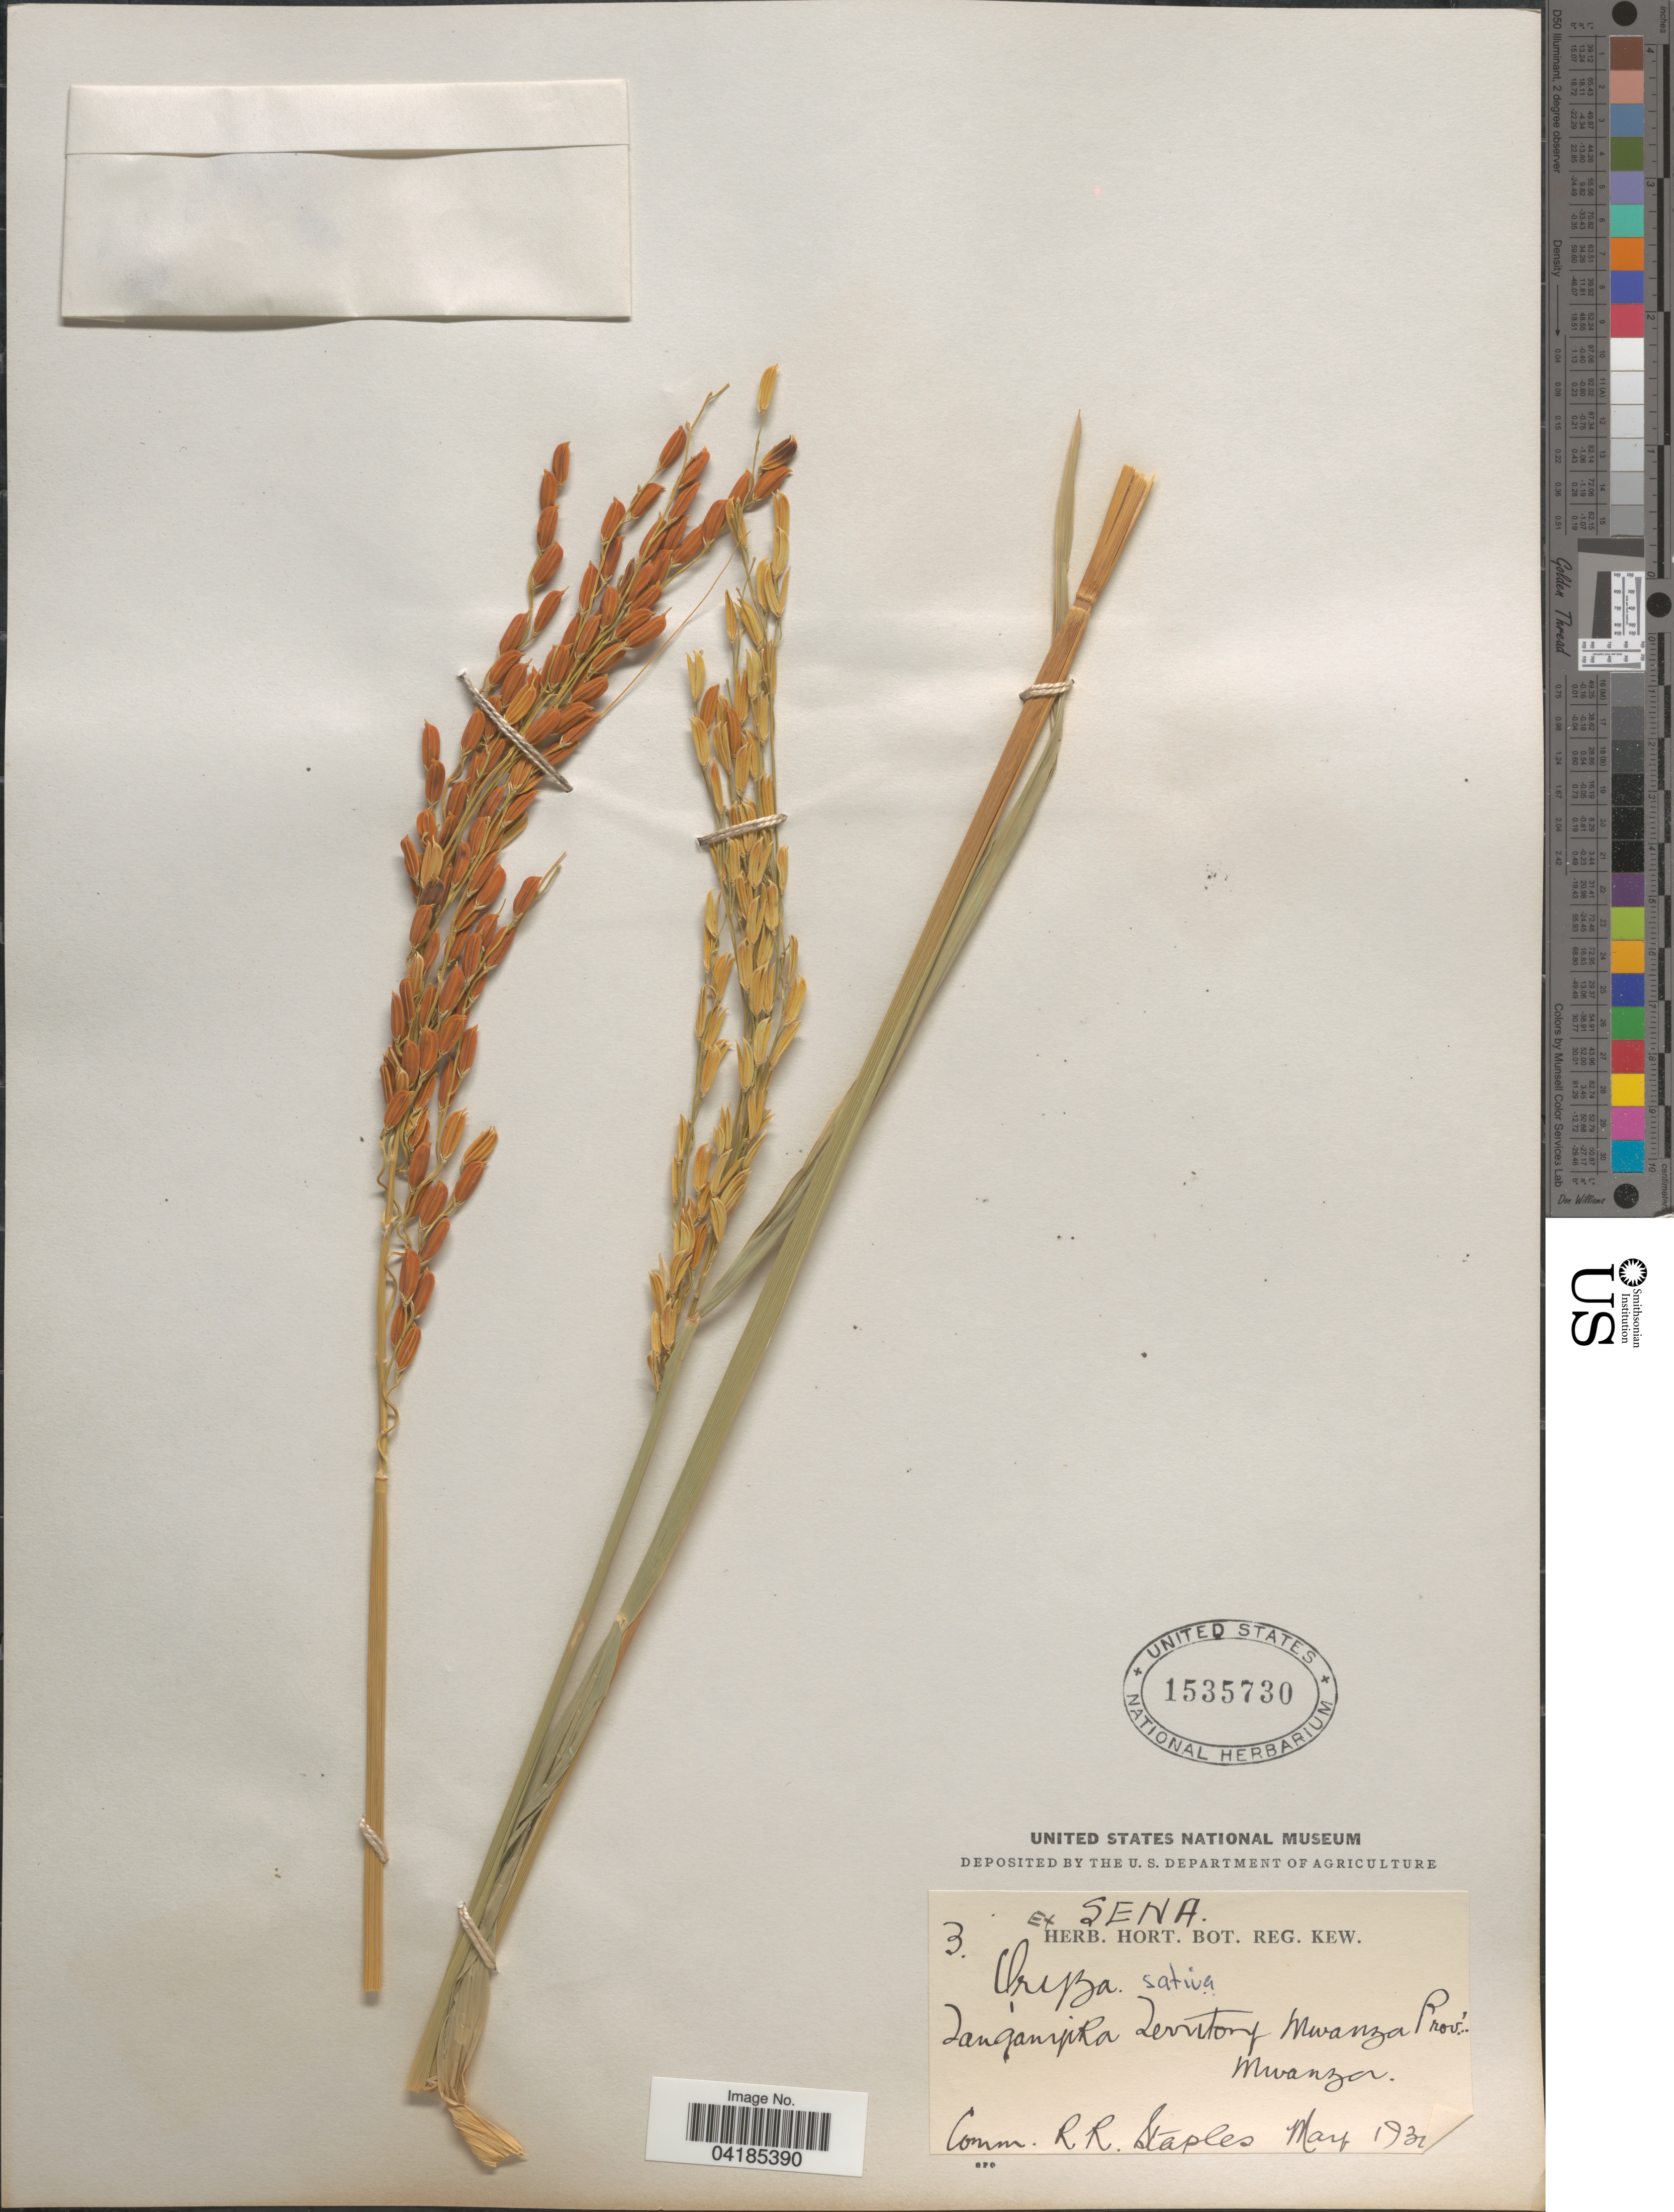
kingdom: Plantae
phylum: Tracheophyta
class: Liliopsida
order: Poales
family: Poaceae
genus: Oryza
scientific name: Oryza sativa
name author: L.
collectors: ex herb. Hort. Reg. Kew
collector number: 3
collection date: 1931-05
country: Tanzania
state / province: Mwanza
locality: Tanganyika Territory. Mwanza.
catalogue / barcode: US 1535730